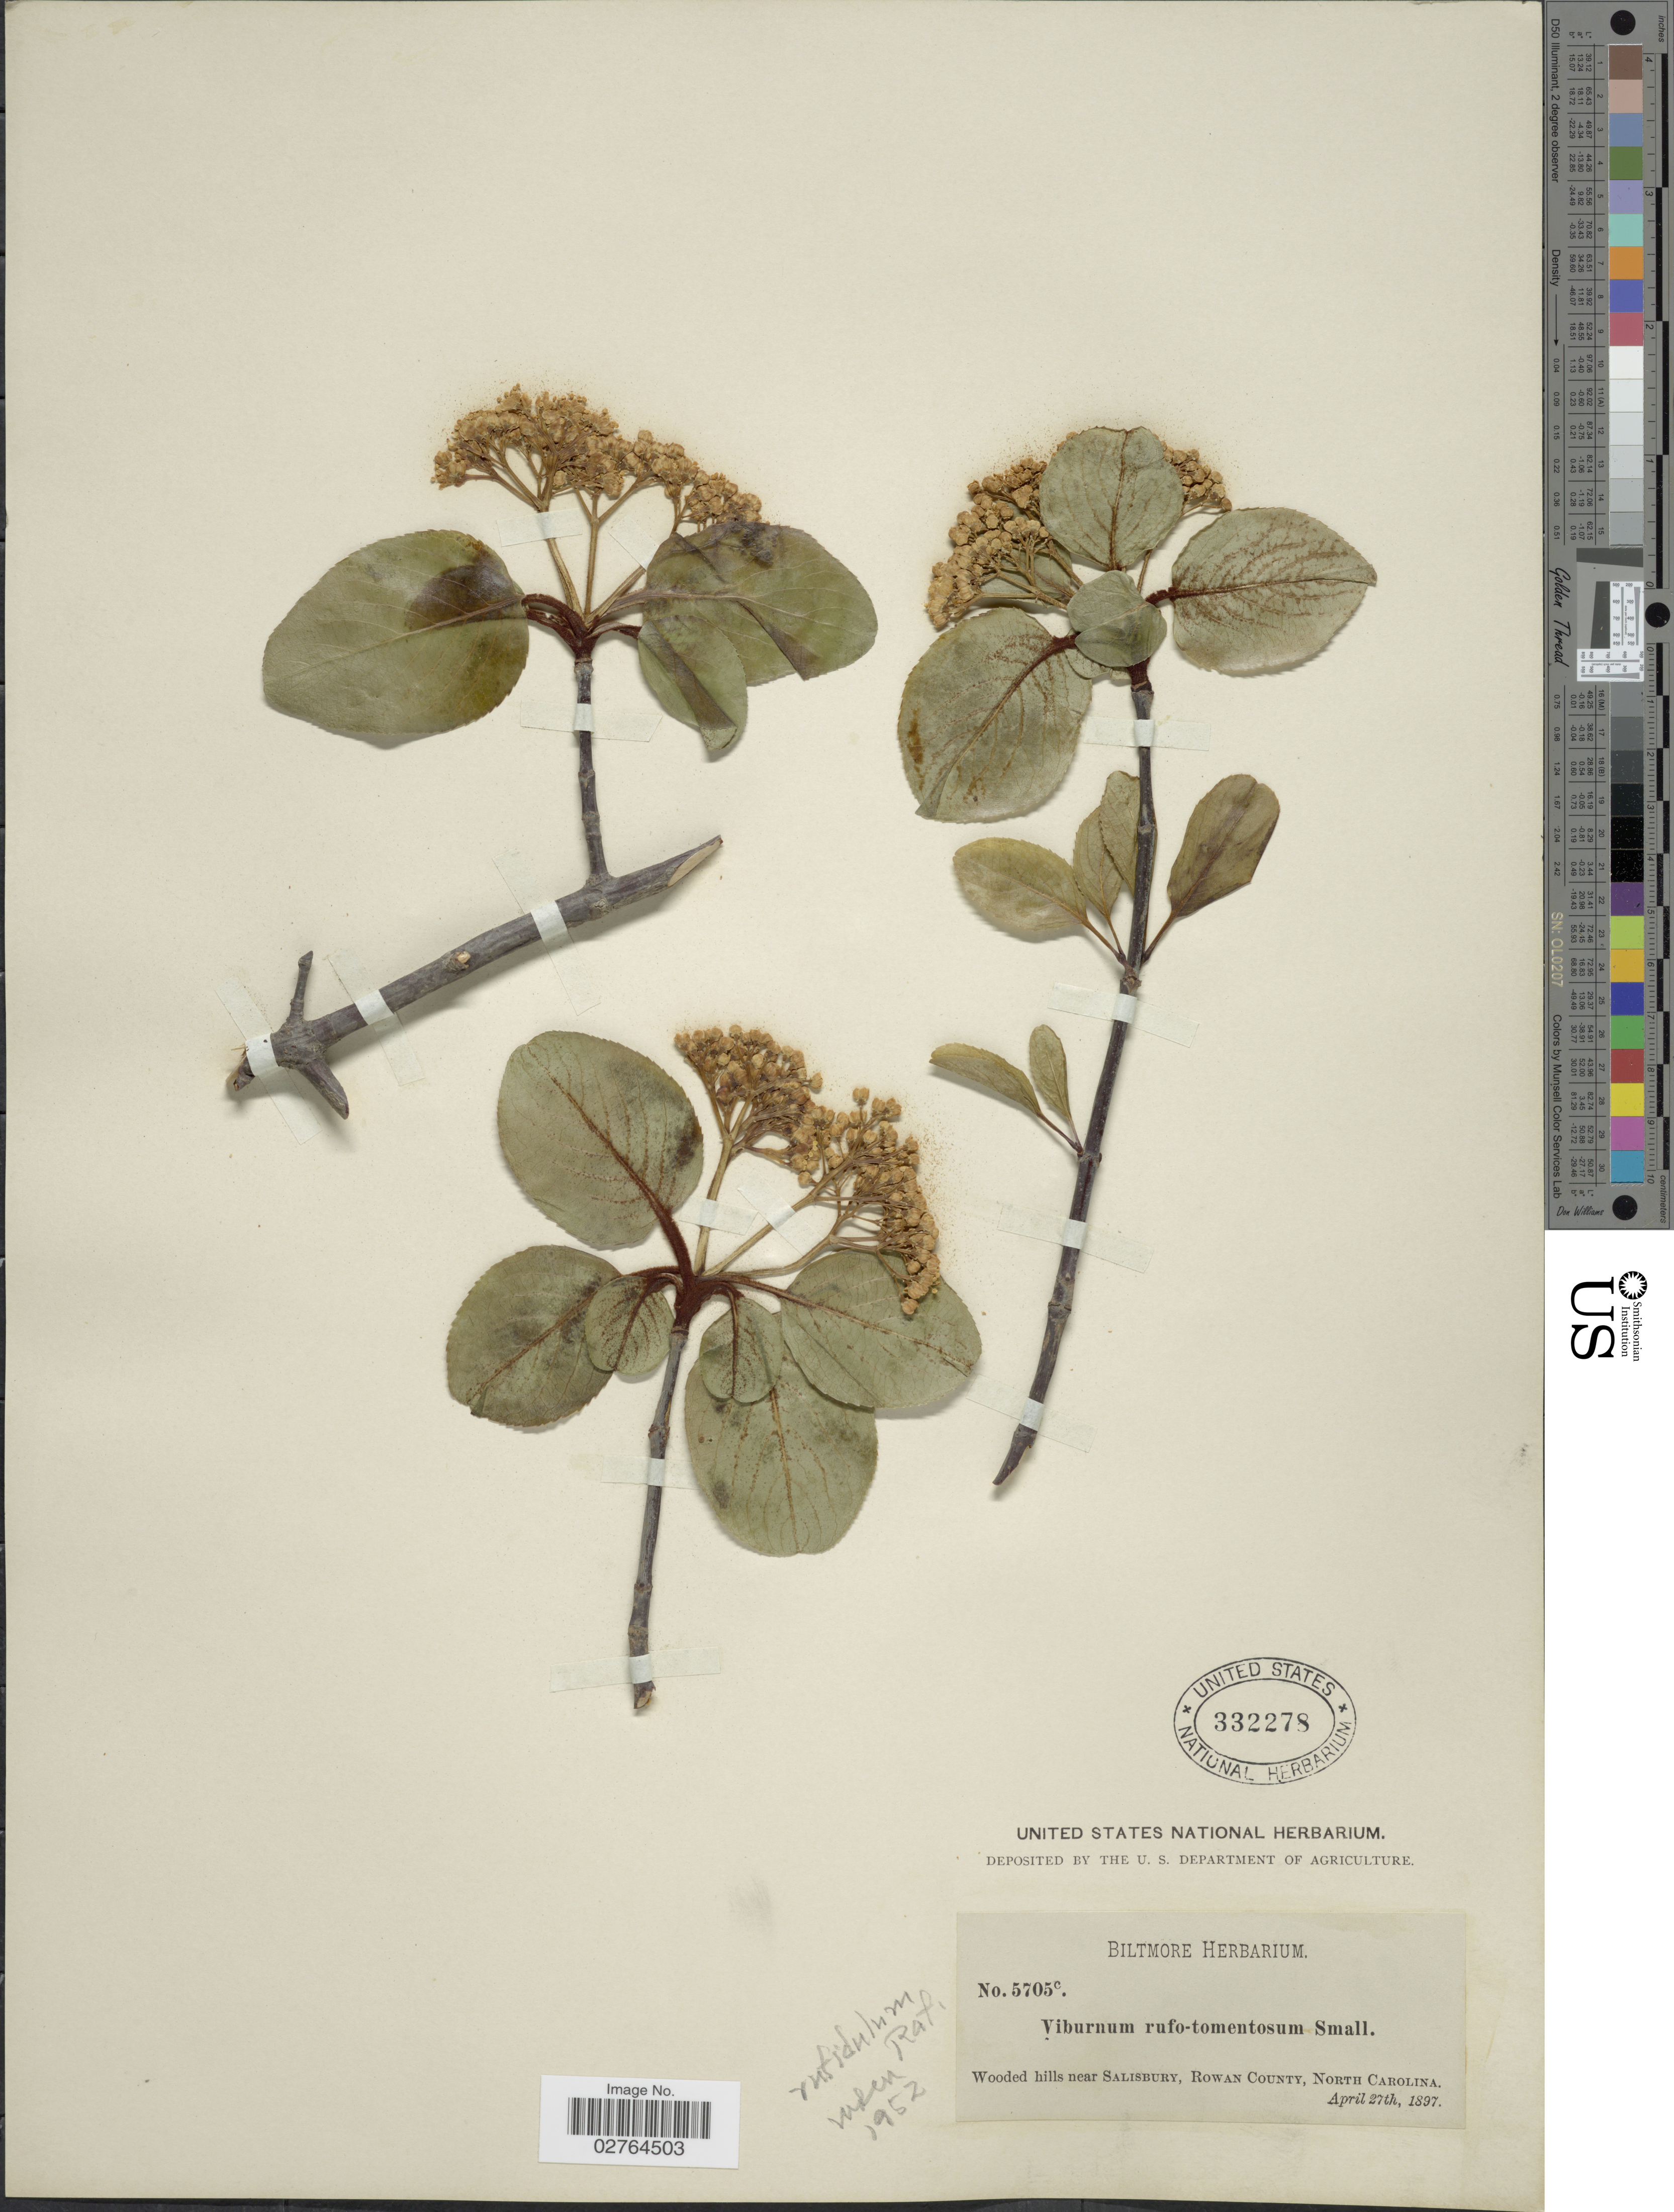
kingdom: Plantae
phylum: Tracheophyta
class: Magnoliopsida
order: Dipsacales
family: Viburnaceae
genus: Viburnum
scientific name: Viburnum rufidulum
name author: Raf.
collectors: ex herb. Biltmore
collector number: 5705c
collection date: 1897-04-27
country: United States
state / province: North Carolina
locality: Wooded hills near Salisbury, Rowan County.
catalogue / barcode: US 332278